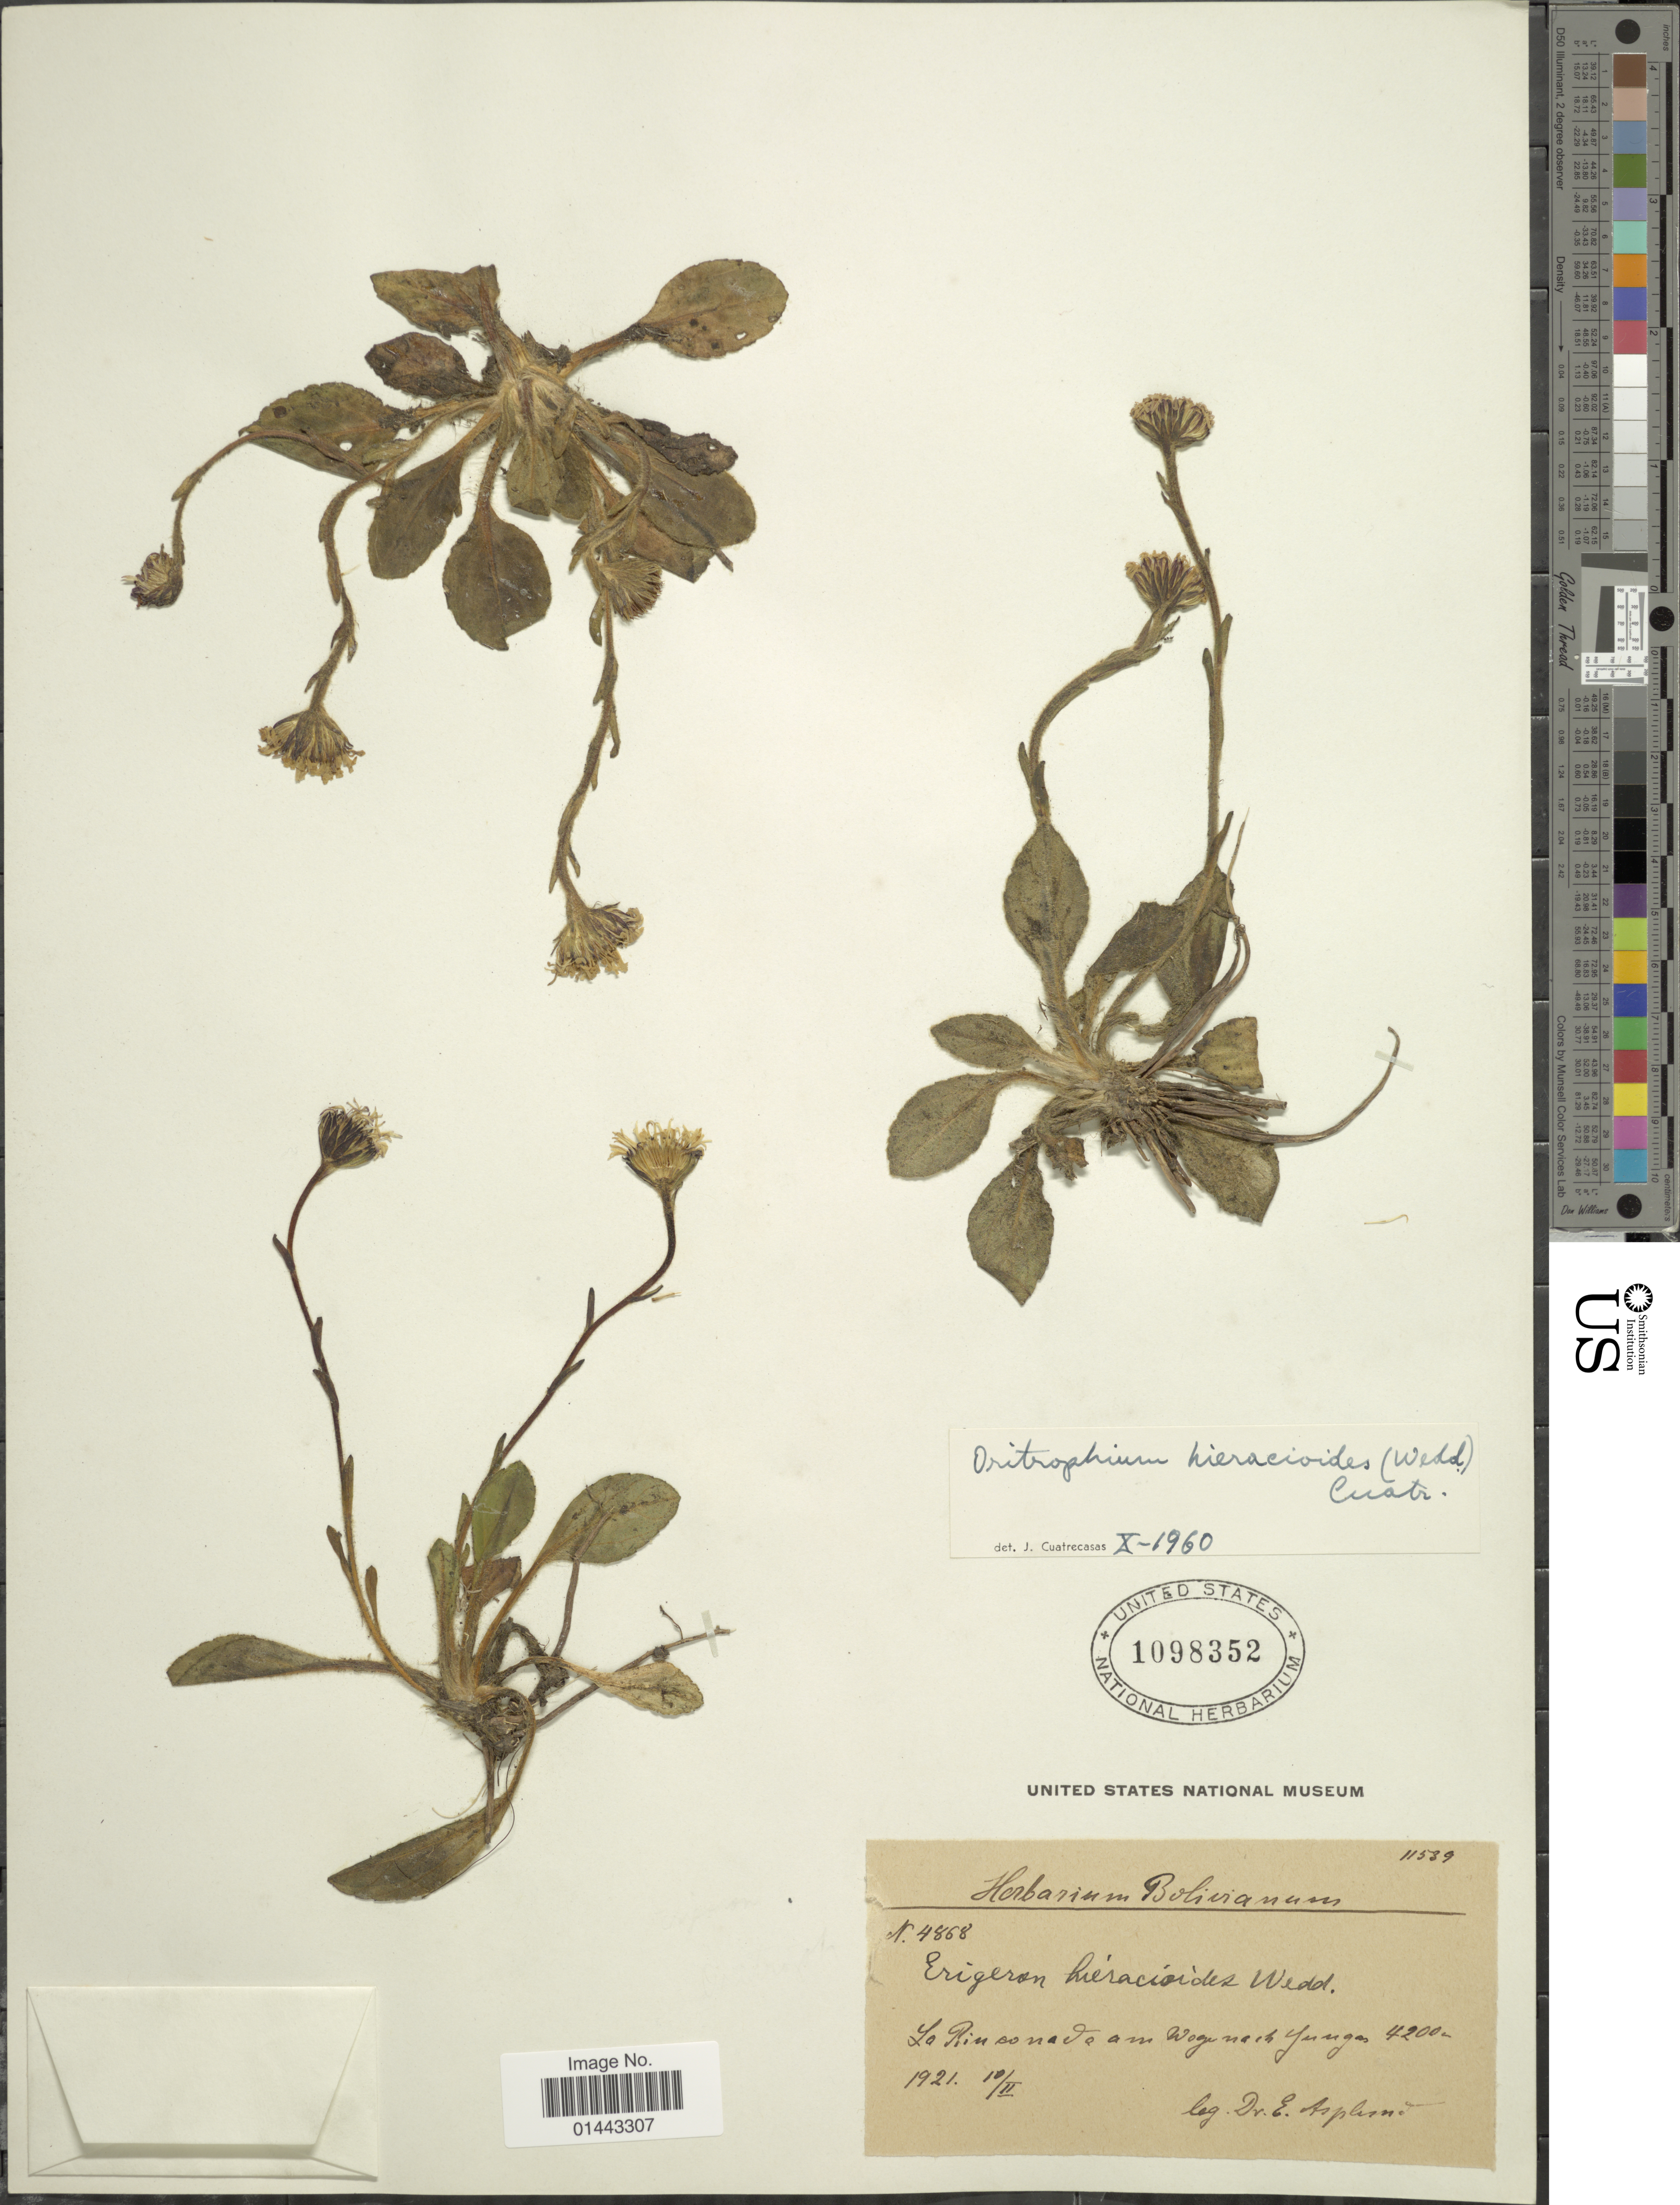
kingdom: Plantae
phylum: Tracheophyta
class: Magnoliopsida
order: Asterales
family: Asteraceae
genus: Oritrophium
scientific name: Oritrophium hieracioides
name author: (Wedd.) Cuatrec.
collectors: E. Asplund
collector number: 4868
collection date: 1921-02-10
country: Bolivia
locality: La Rin so nade am Weg nachYungas.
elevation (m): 4200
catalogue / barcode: US 1098352